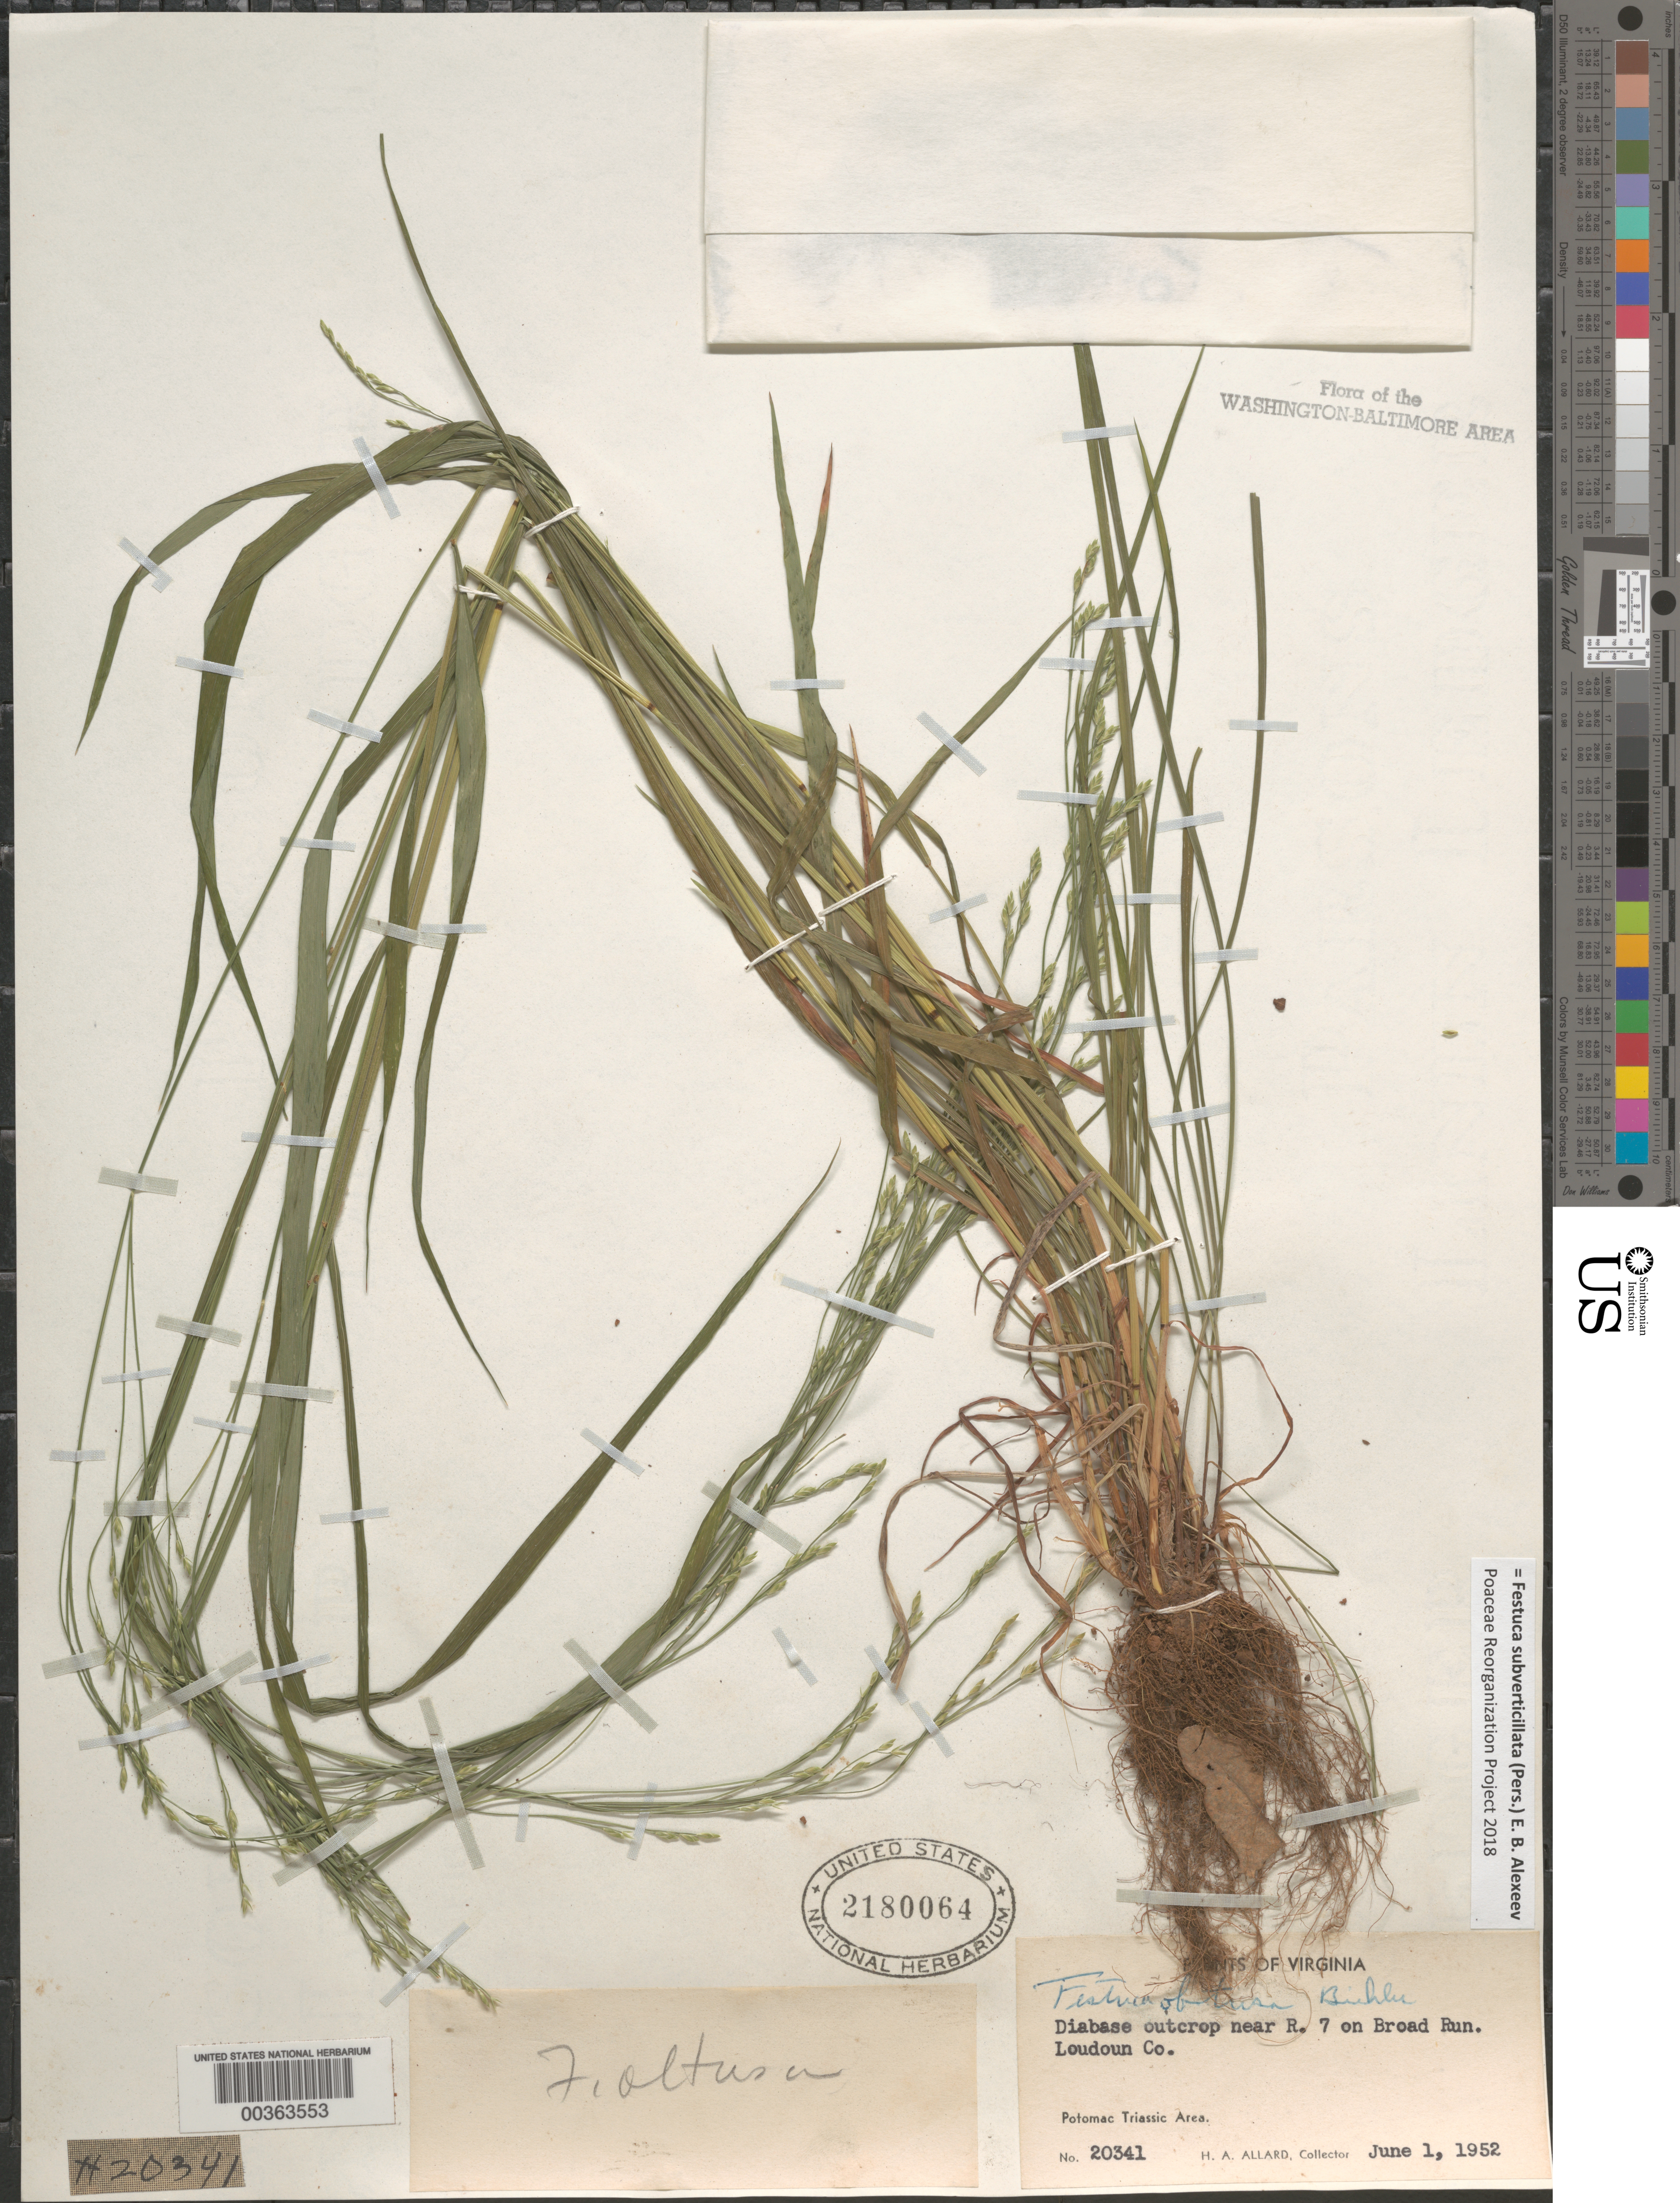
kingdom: Plantae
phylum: Tracheophyta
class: Liliopsida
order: Poales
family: Poaceae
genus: Festuca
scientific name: Festuca subverticillata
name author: (Pers.) E.B. Alexeev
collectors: H. A. Allard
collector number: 20341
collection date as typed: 01 Jun 1952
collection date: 1952-06-01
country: United States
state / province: Virginia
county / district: Loudoun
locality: Route 7 on Broad Run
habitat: Diabase outcrop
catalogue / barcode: US 2180064